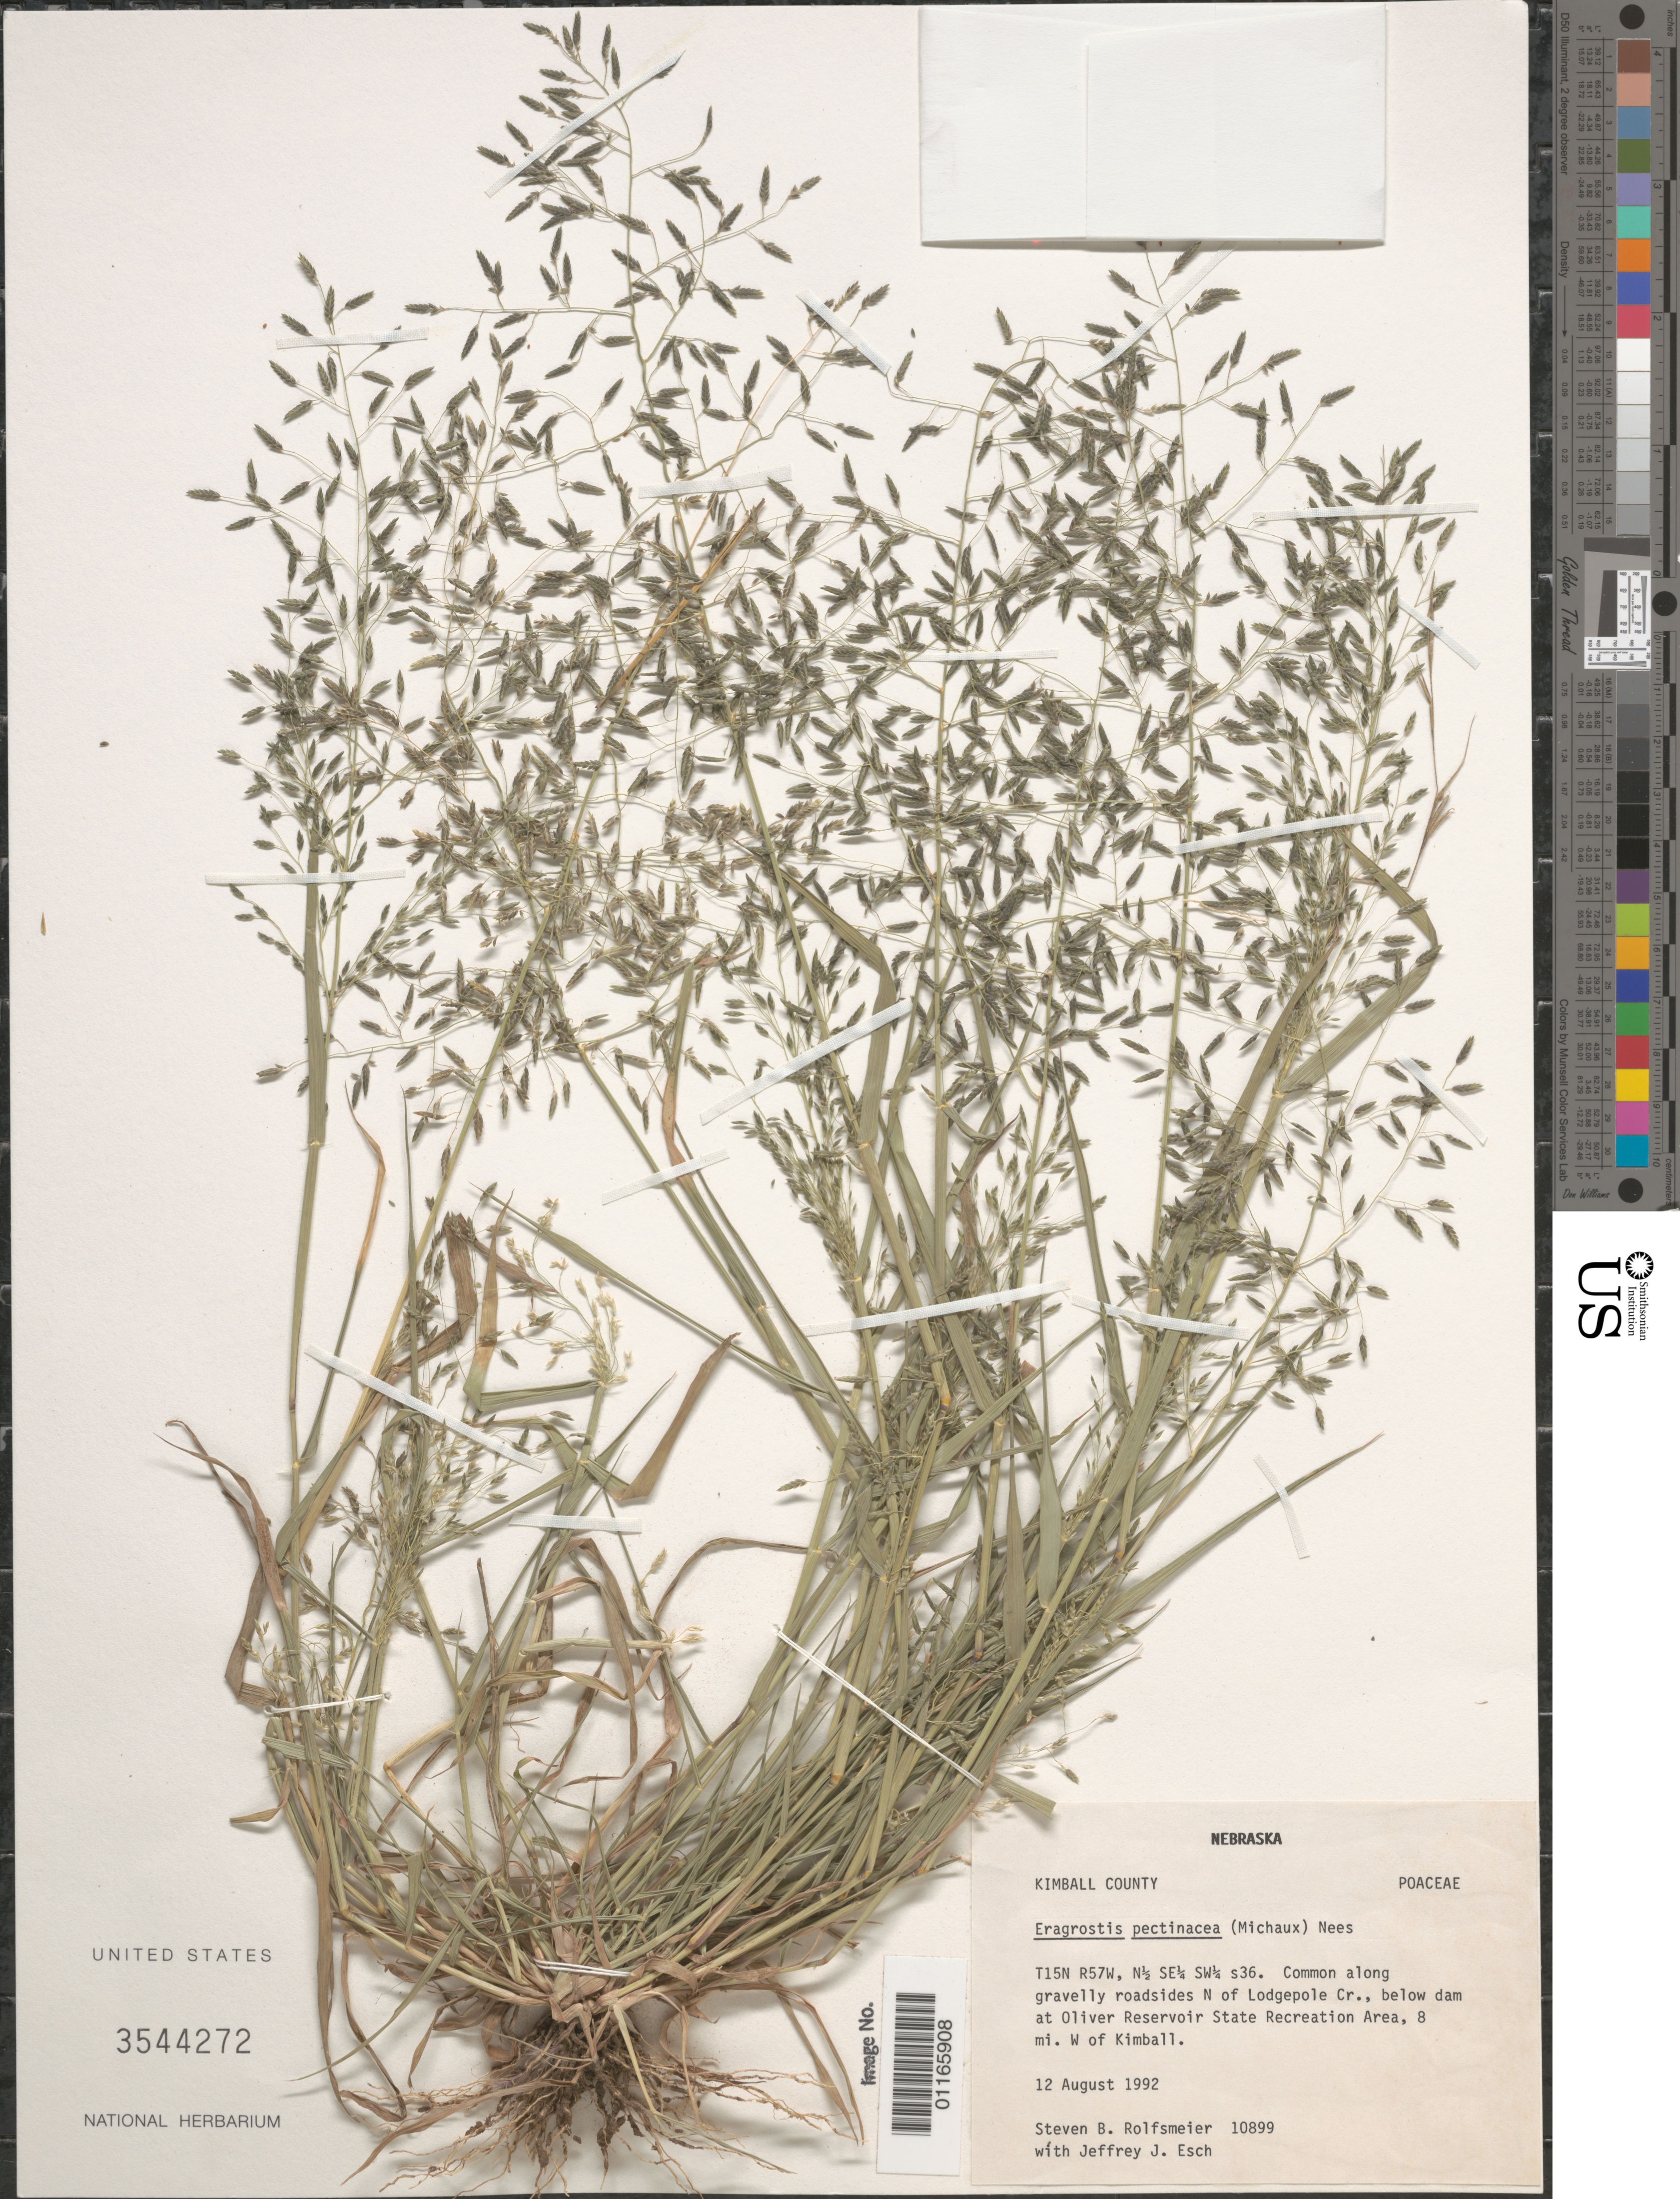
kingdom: Plantae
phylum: Tracheophyta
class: Liliopsida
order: Poales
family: Poaceae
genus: Eragrostis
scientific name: Eragrostis pectinacea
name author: (Michx.) Nees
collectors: S. Rolfsmeier & J. Esch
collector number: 10899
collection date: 1992-08-12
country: United States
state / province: Nebraska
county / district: Kimball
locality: T15N R57W, N1/2 S1/4 SW1/4 s36.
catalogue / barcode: US 3544272